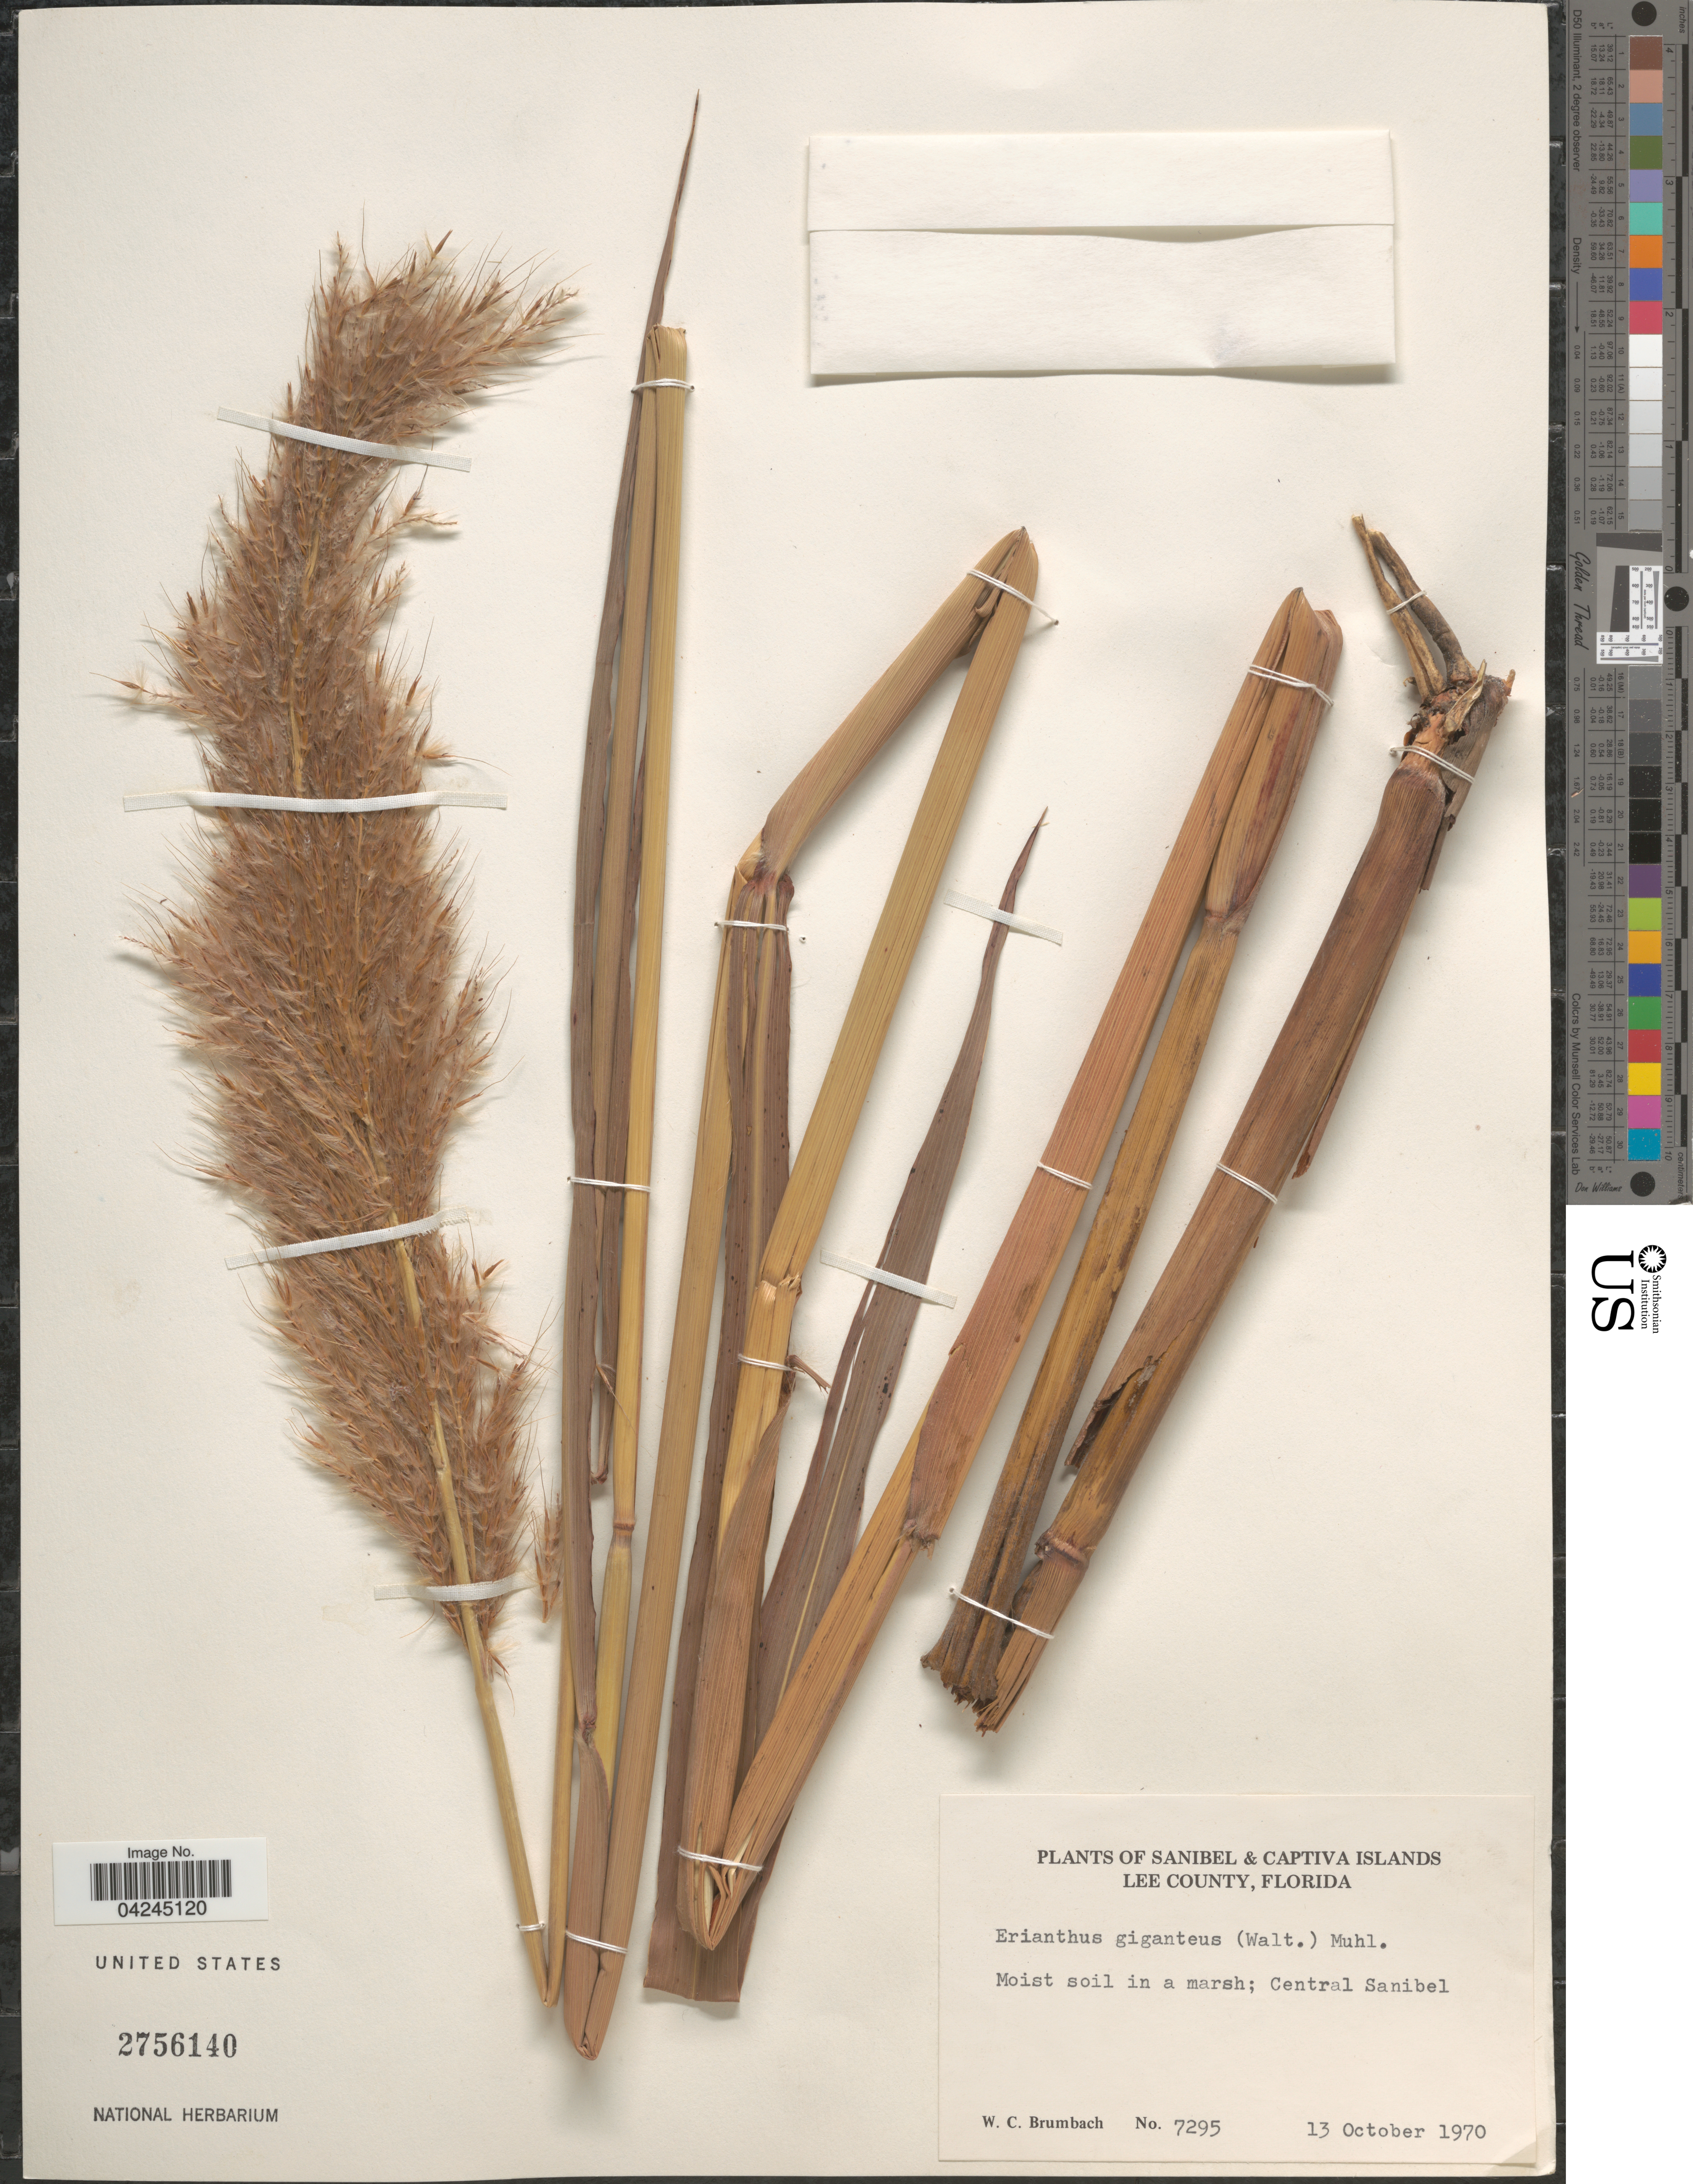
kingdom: Plantae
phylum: Tracheophyta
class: Liliopsida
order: Poales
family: Poaceae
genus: Erianthus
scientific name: Erianthus giganteus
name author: (Walter) P. Beauv.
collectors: W. C. Brumbach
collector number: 7295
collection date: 1970-10-13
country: United States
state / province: Florida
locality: Sanibel & Captiva Islands. Lee County. Moist soil in a marsh; Central Sanibel.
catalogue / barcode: US 2756140